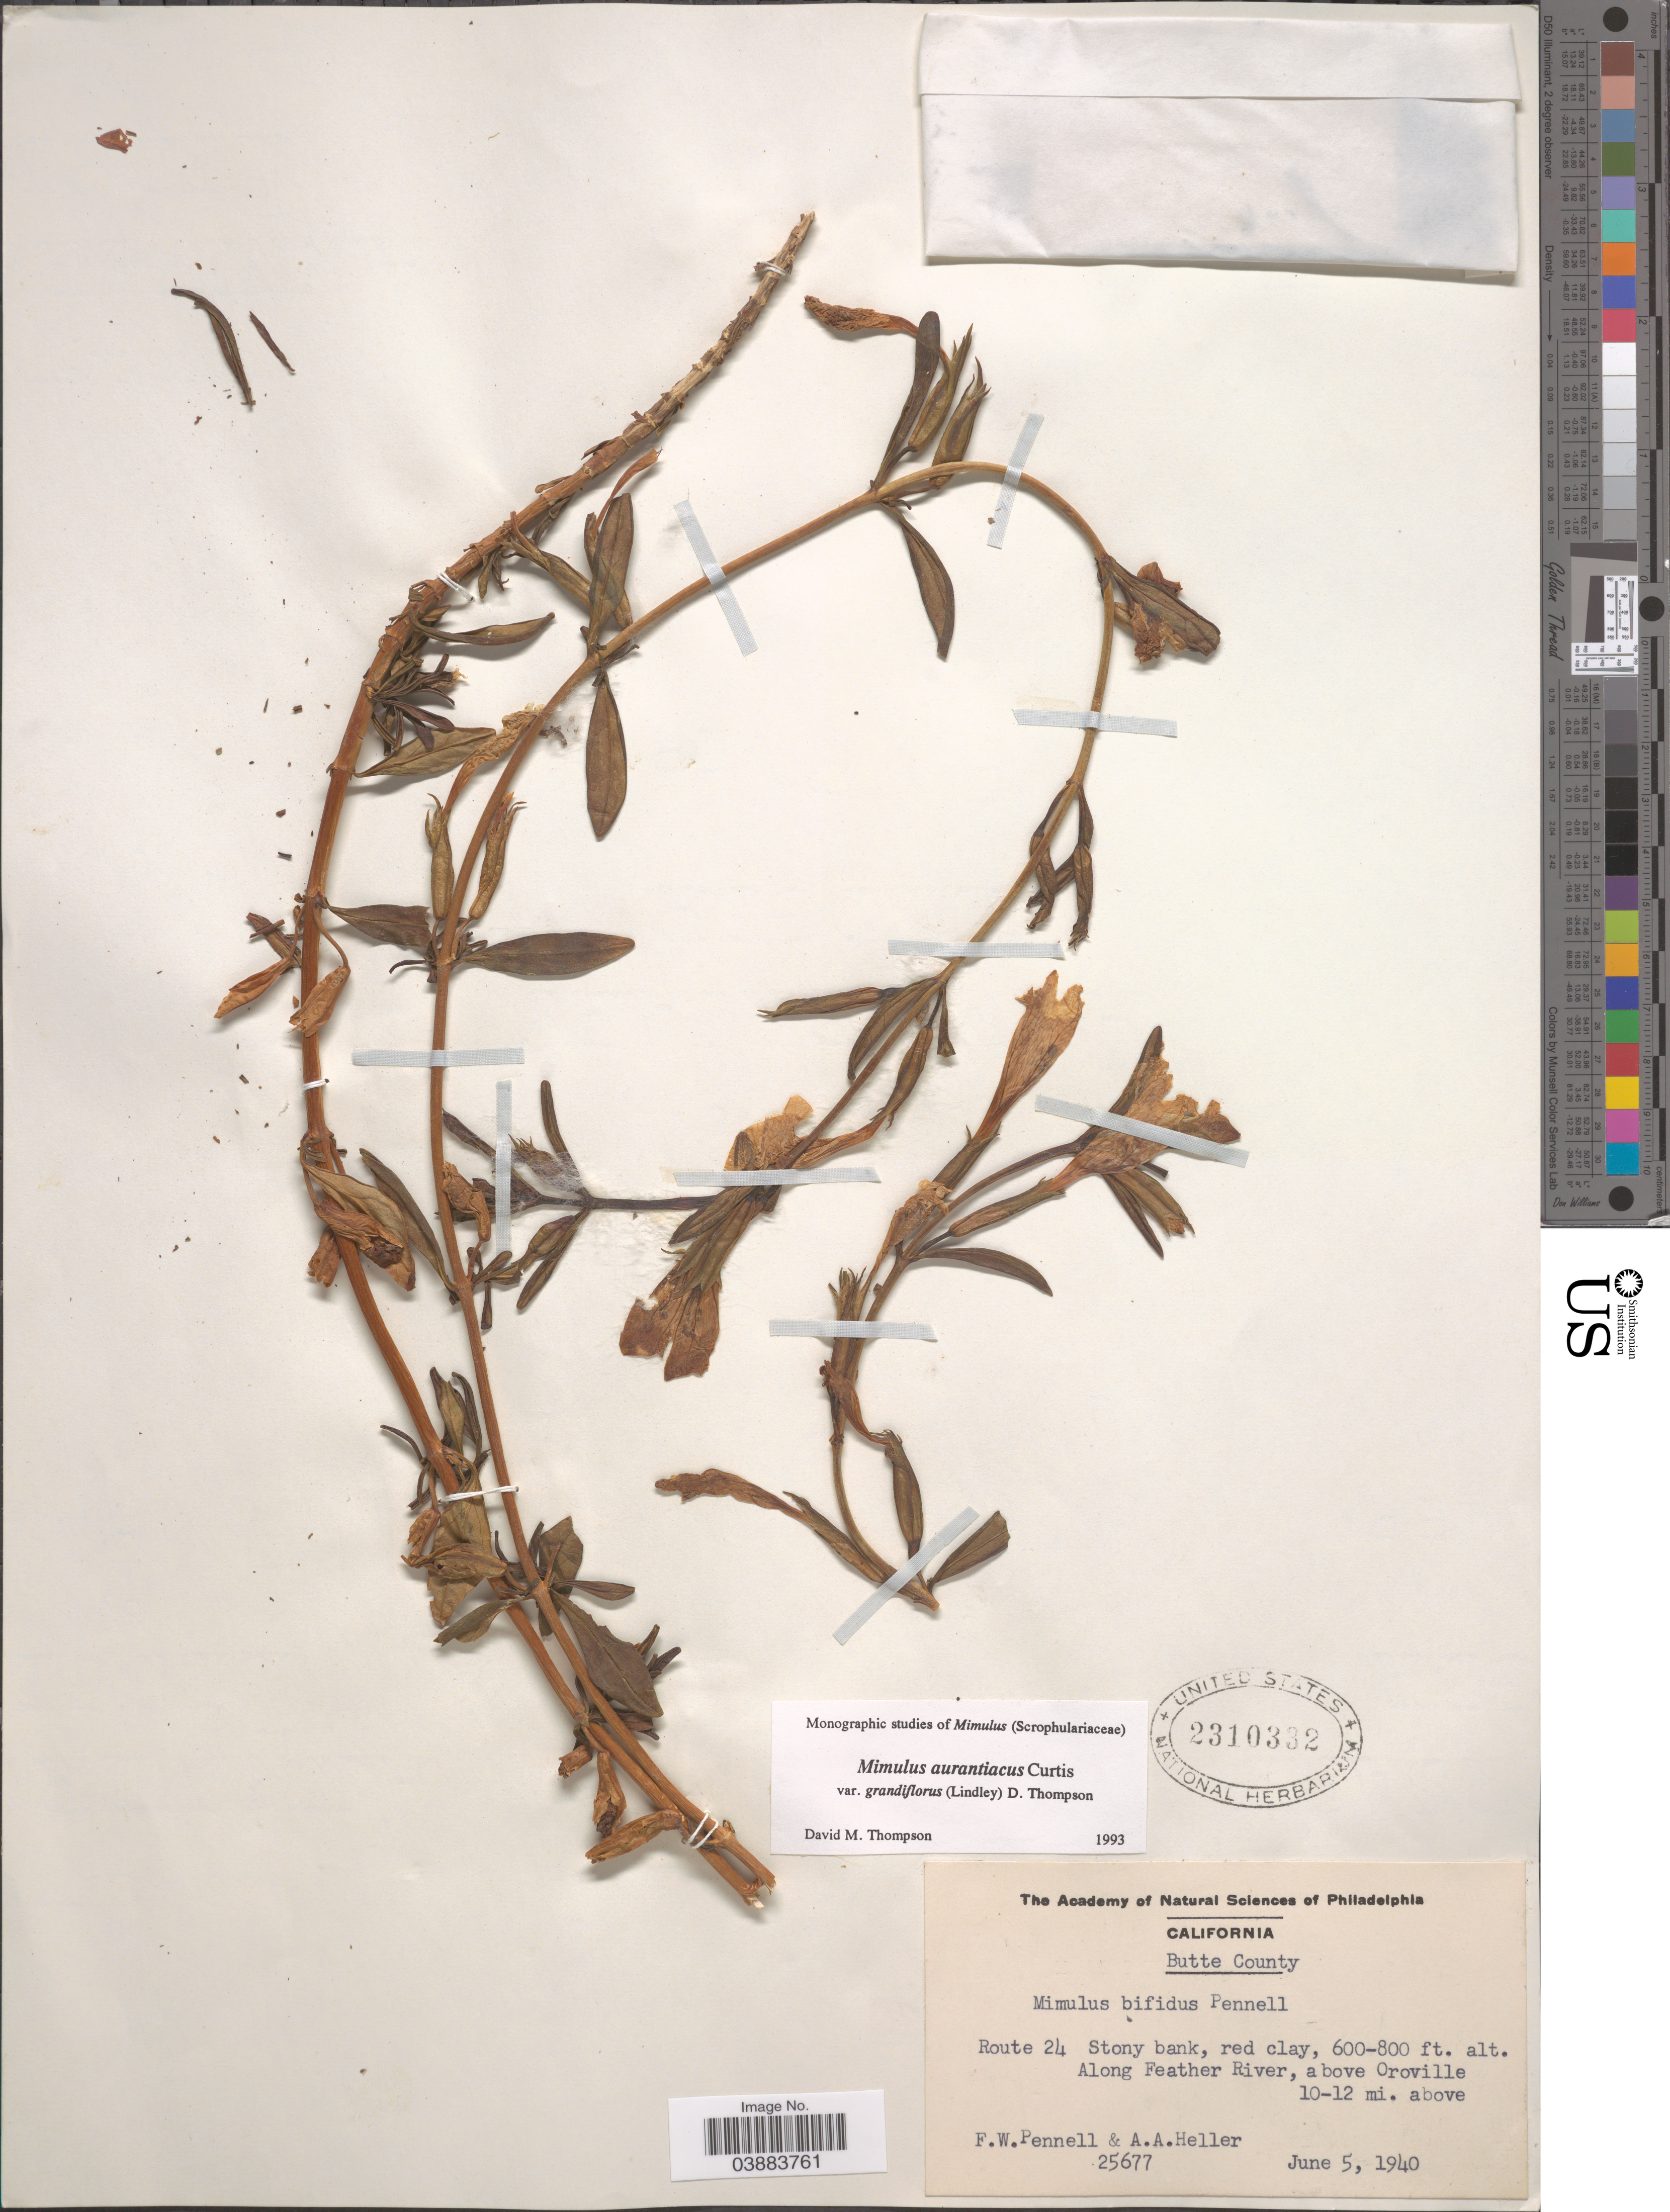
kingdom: Plantae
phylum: Tracheophyta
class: Magnoliopsida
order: Lamiales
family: Phrymaceae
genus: Diplacus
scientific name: Diplacus aurantiacus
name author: (Curtis) Jeps.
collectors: F. W. Pennell & A. A. Heller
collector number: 25677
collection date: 1940-06-05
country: United States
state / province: California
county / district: Butte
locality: Butte County. Route 24. Along Feather River, above Oroville. 10-12 mi. above.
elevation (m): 183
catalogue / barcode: US 2310332